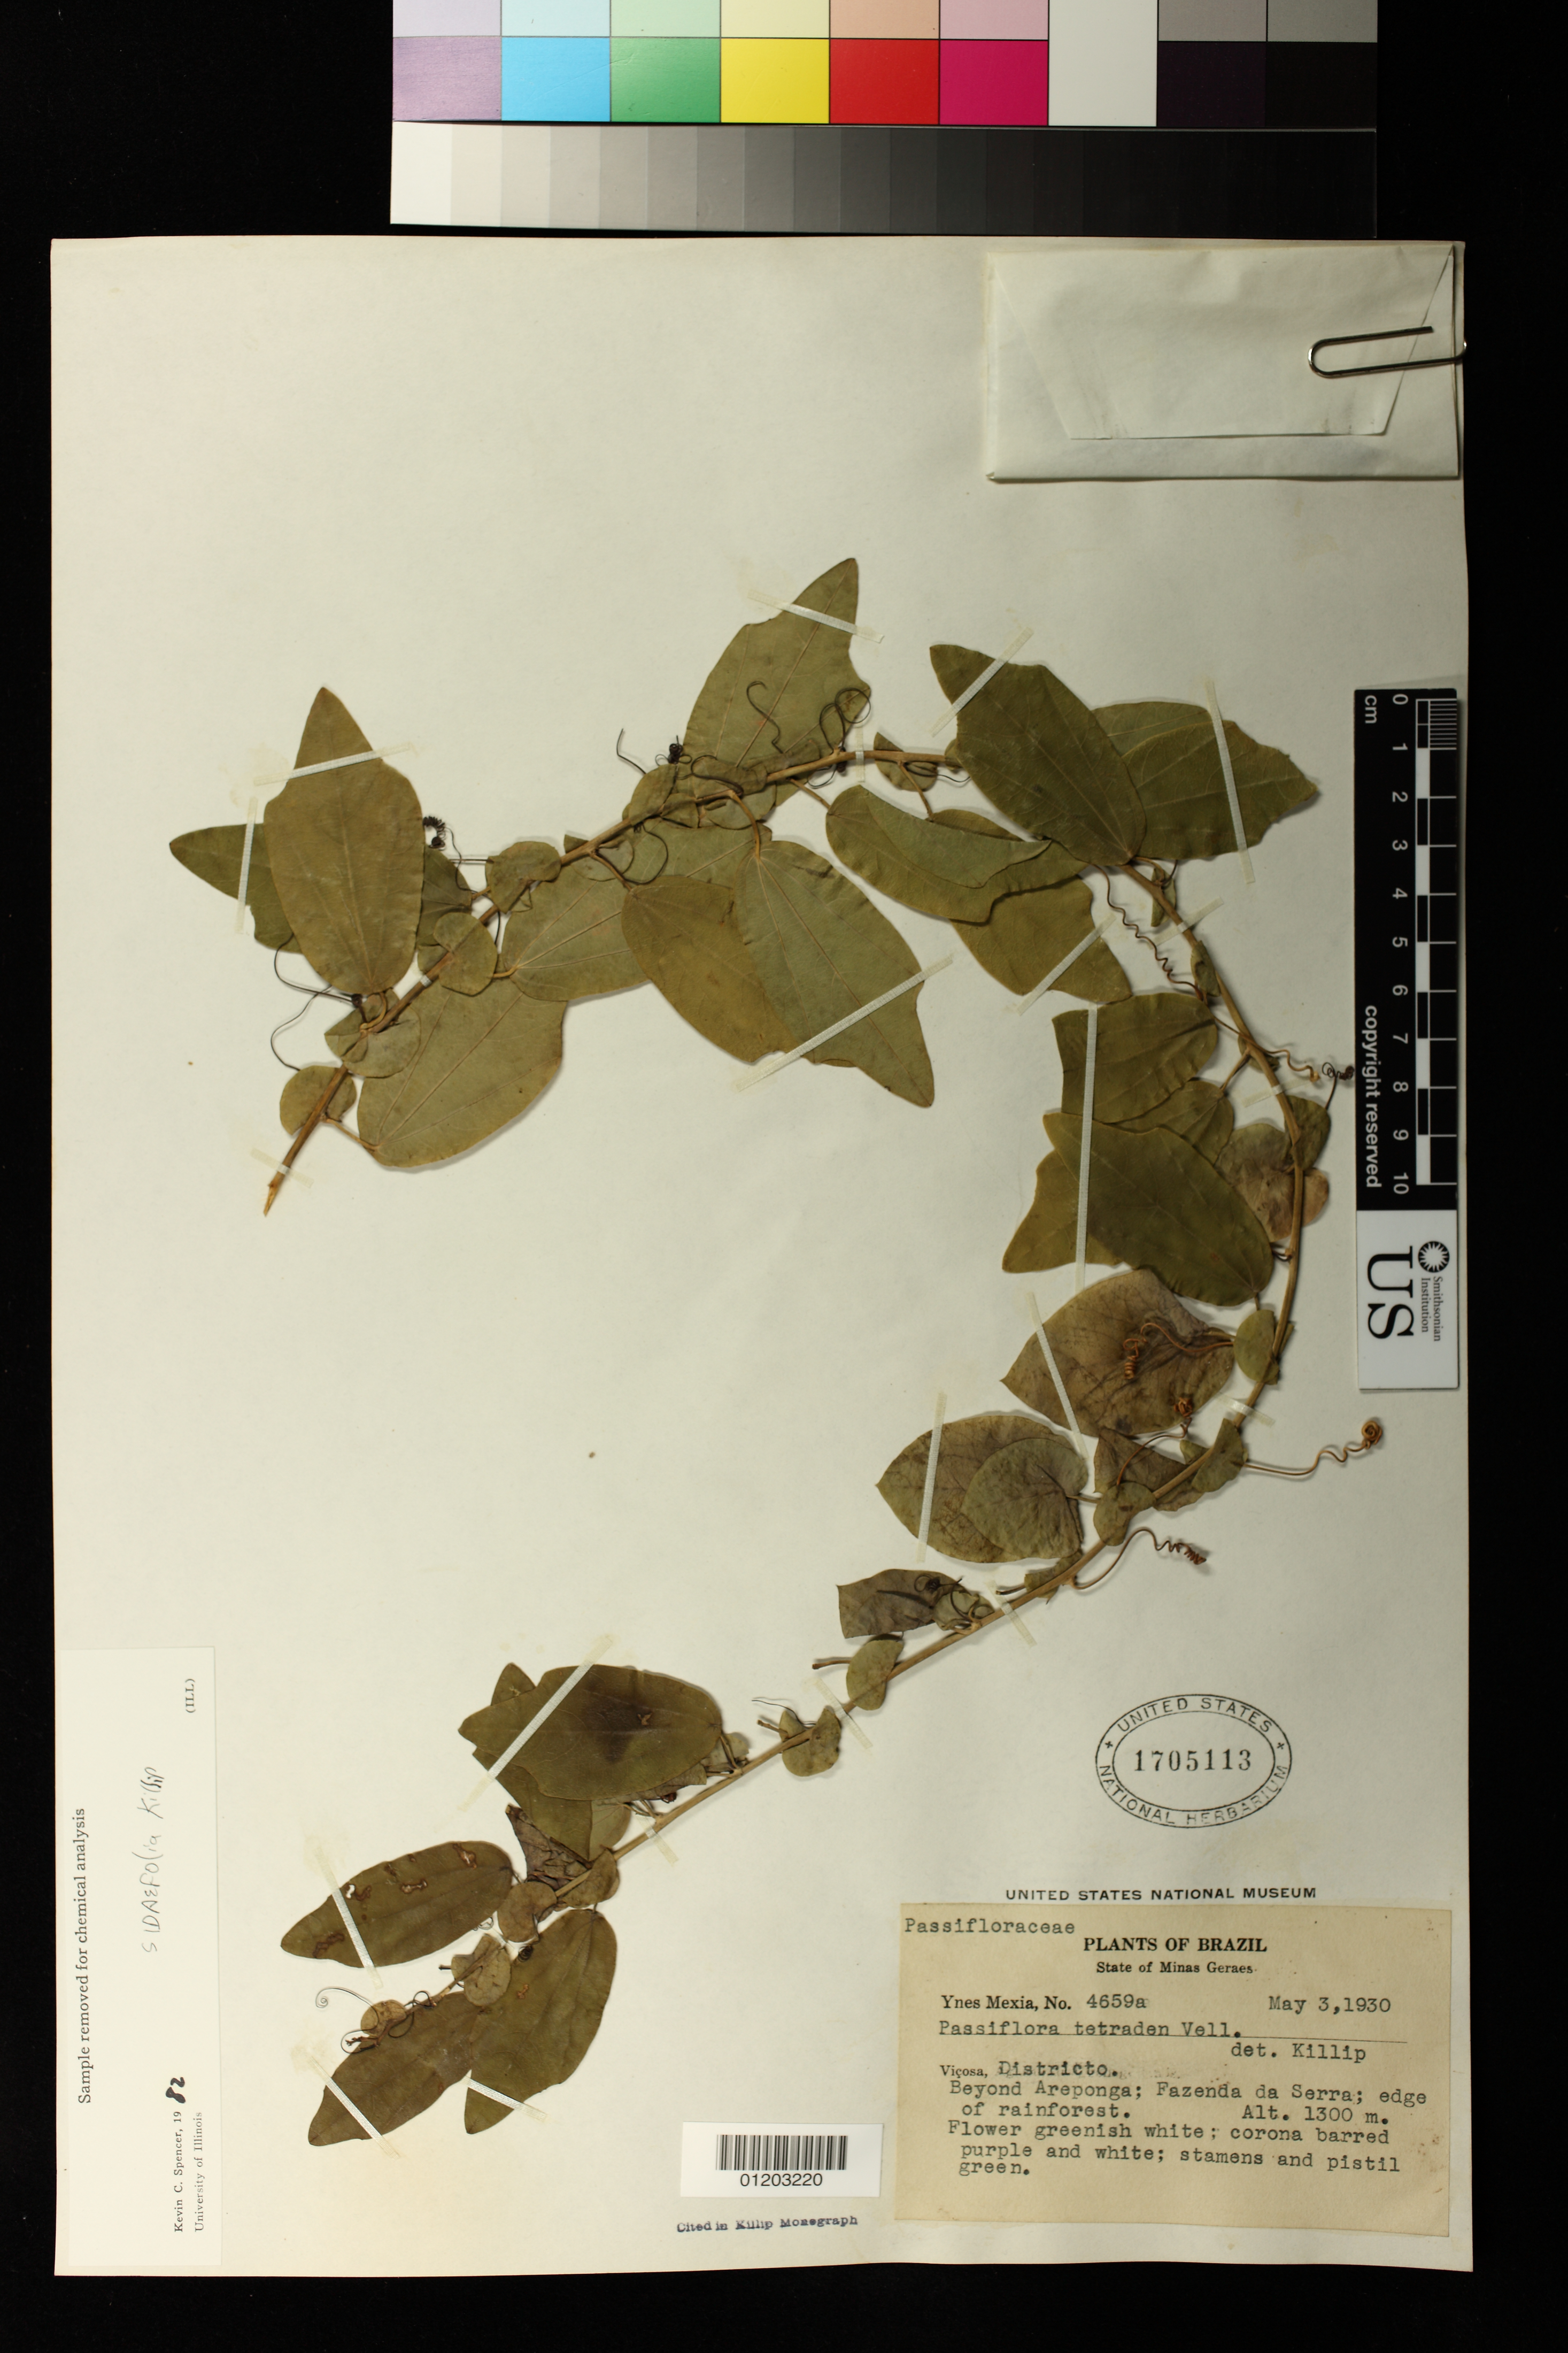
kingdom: Plantae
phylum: Tracheophyta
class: Magnoliopsida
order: Malpighiales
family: Passifloraceae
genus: Passiflora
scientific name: Passiflora sidifolia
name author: M. Roem.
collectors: Y. Mexia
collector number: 4659a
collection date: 1930-05-03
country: Brazil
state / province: Minas Gerais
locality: Vicosa, Districto. Beyond Areponga; Fazenda da Serra;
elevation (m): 1300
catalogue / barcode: US 1705113